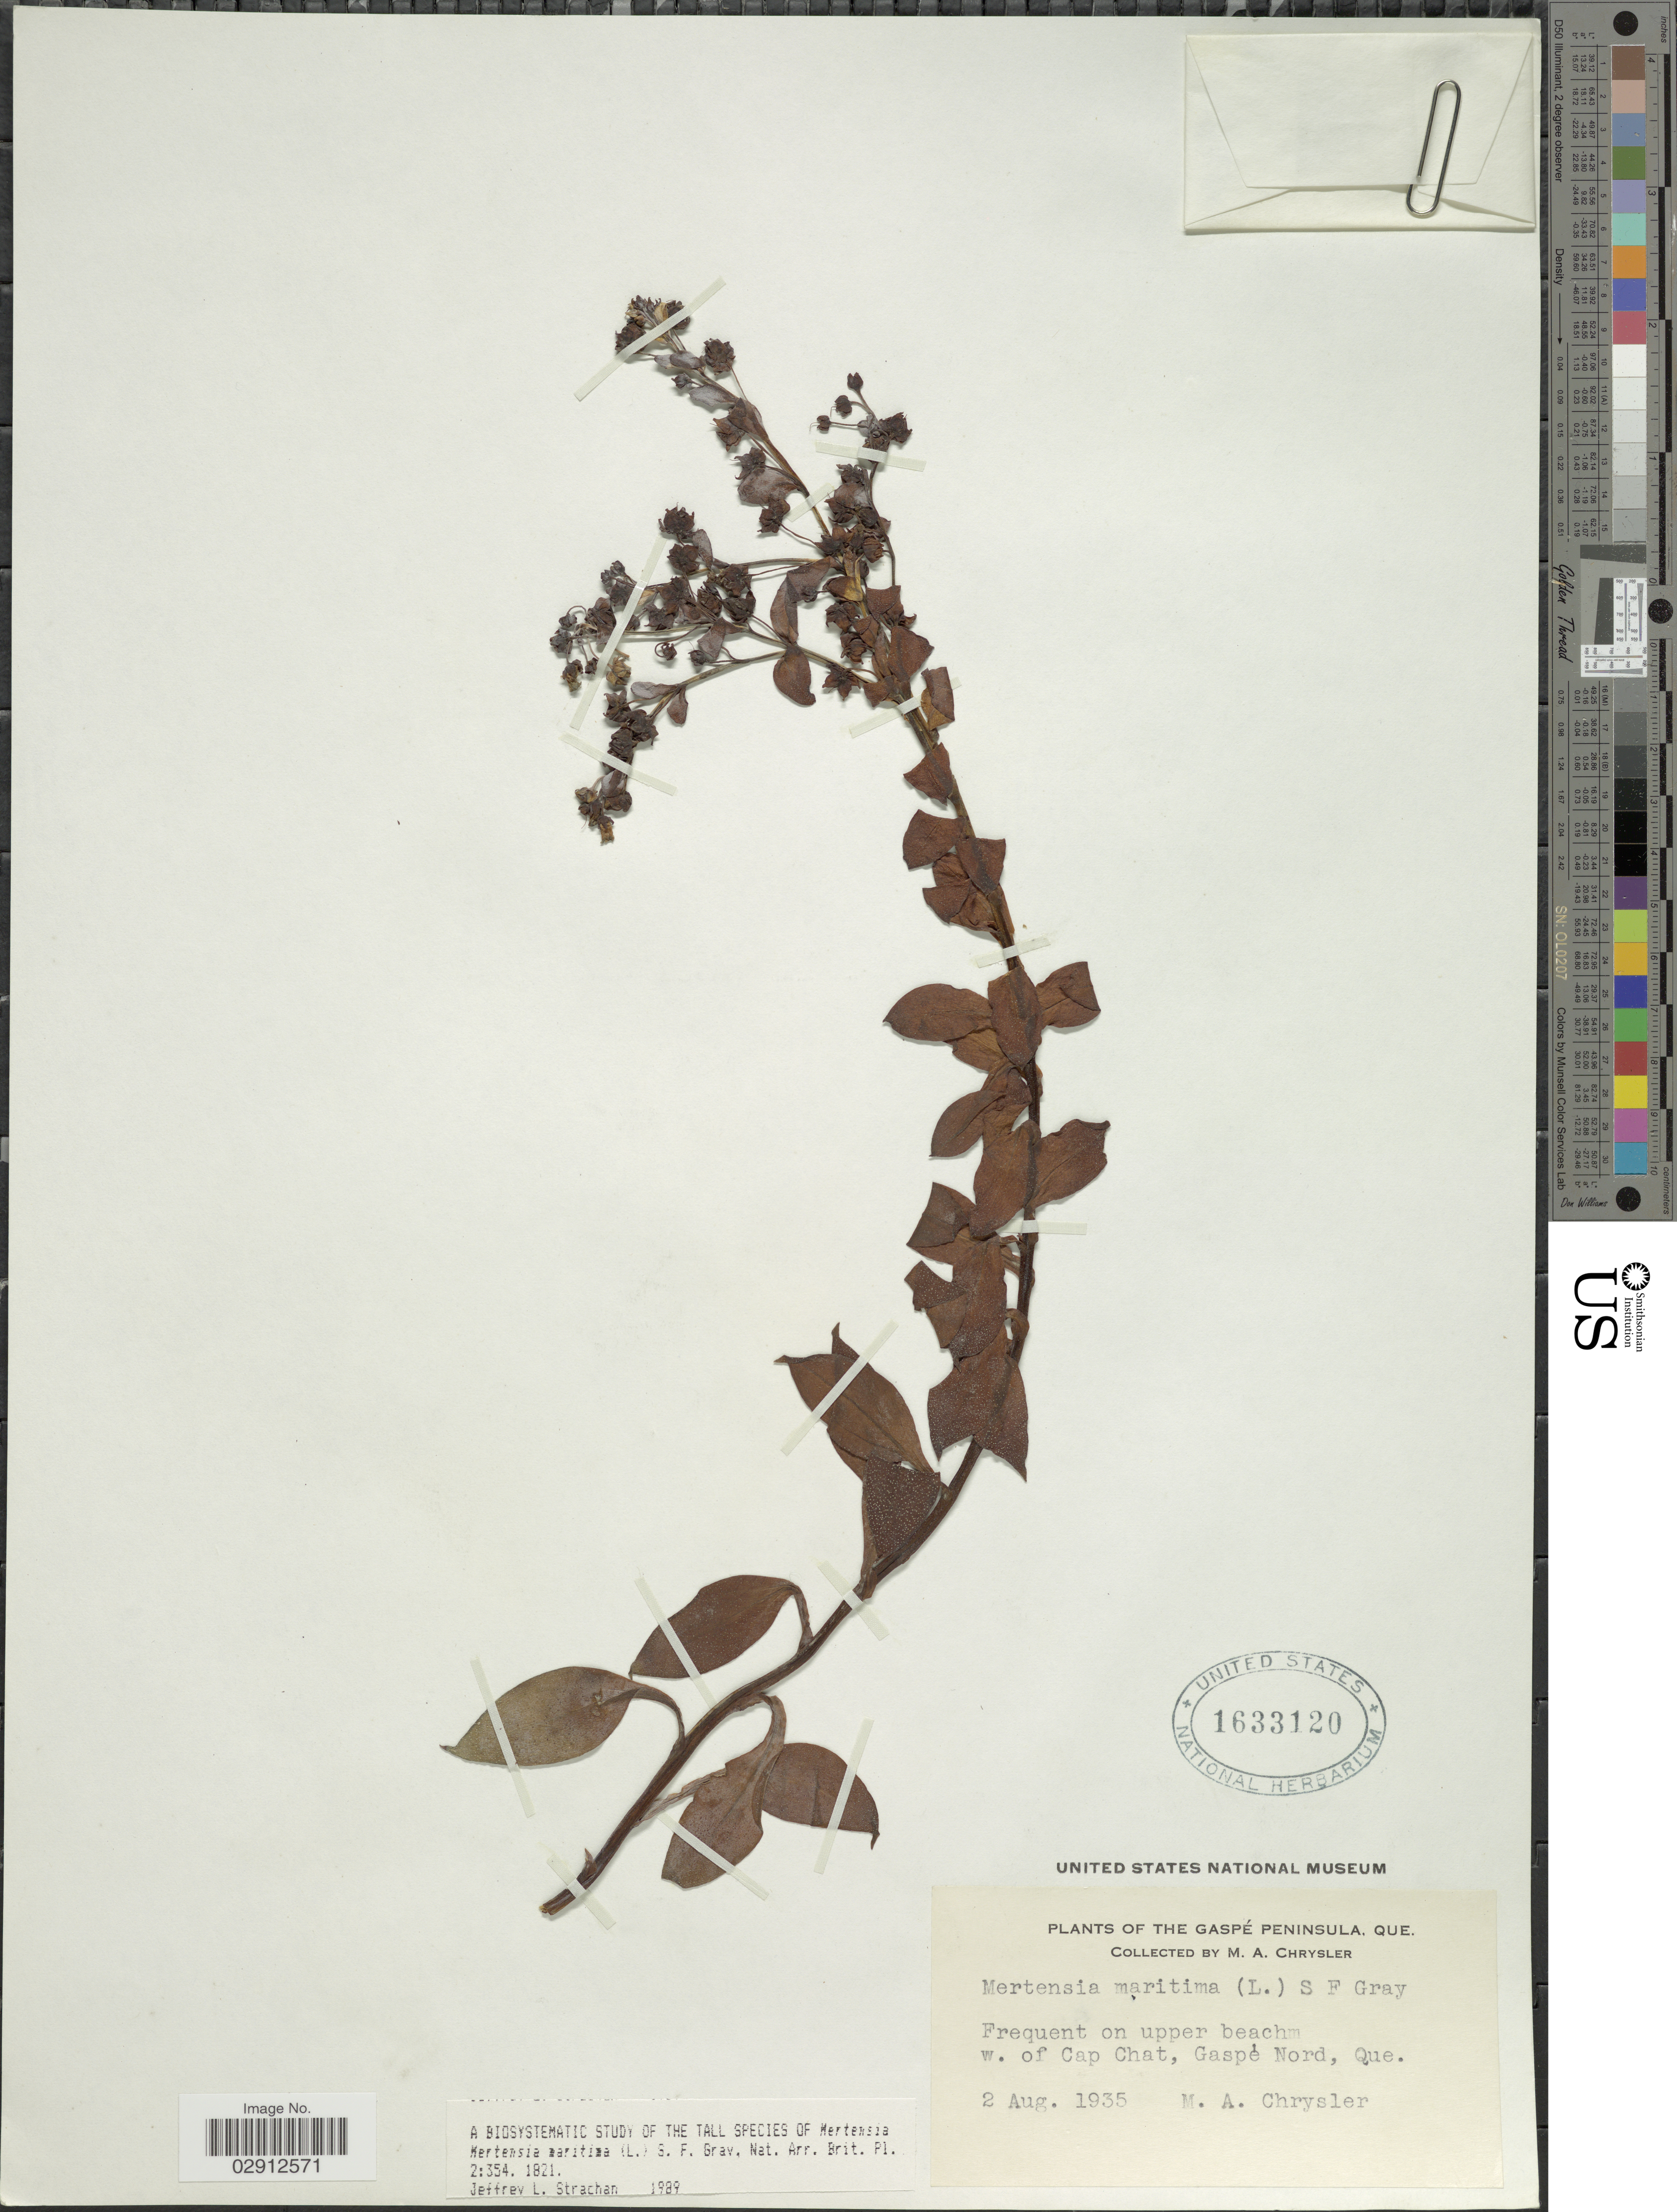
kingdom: Plantae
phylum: Tracheophyta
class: Magnoliopsida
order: Boraginales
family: Boraginaceae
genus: Mertensia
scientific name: Mertensia maritima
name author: (L.) S.F. Gray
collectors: M. Chrysler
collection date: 1935-08-02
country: Canada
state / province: Quebec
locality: The Gaspé Peninsula, Que., w. of Cap Chat, Gaspé Nord, Que.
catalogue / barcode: US 1633120